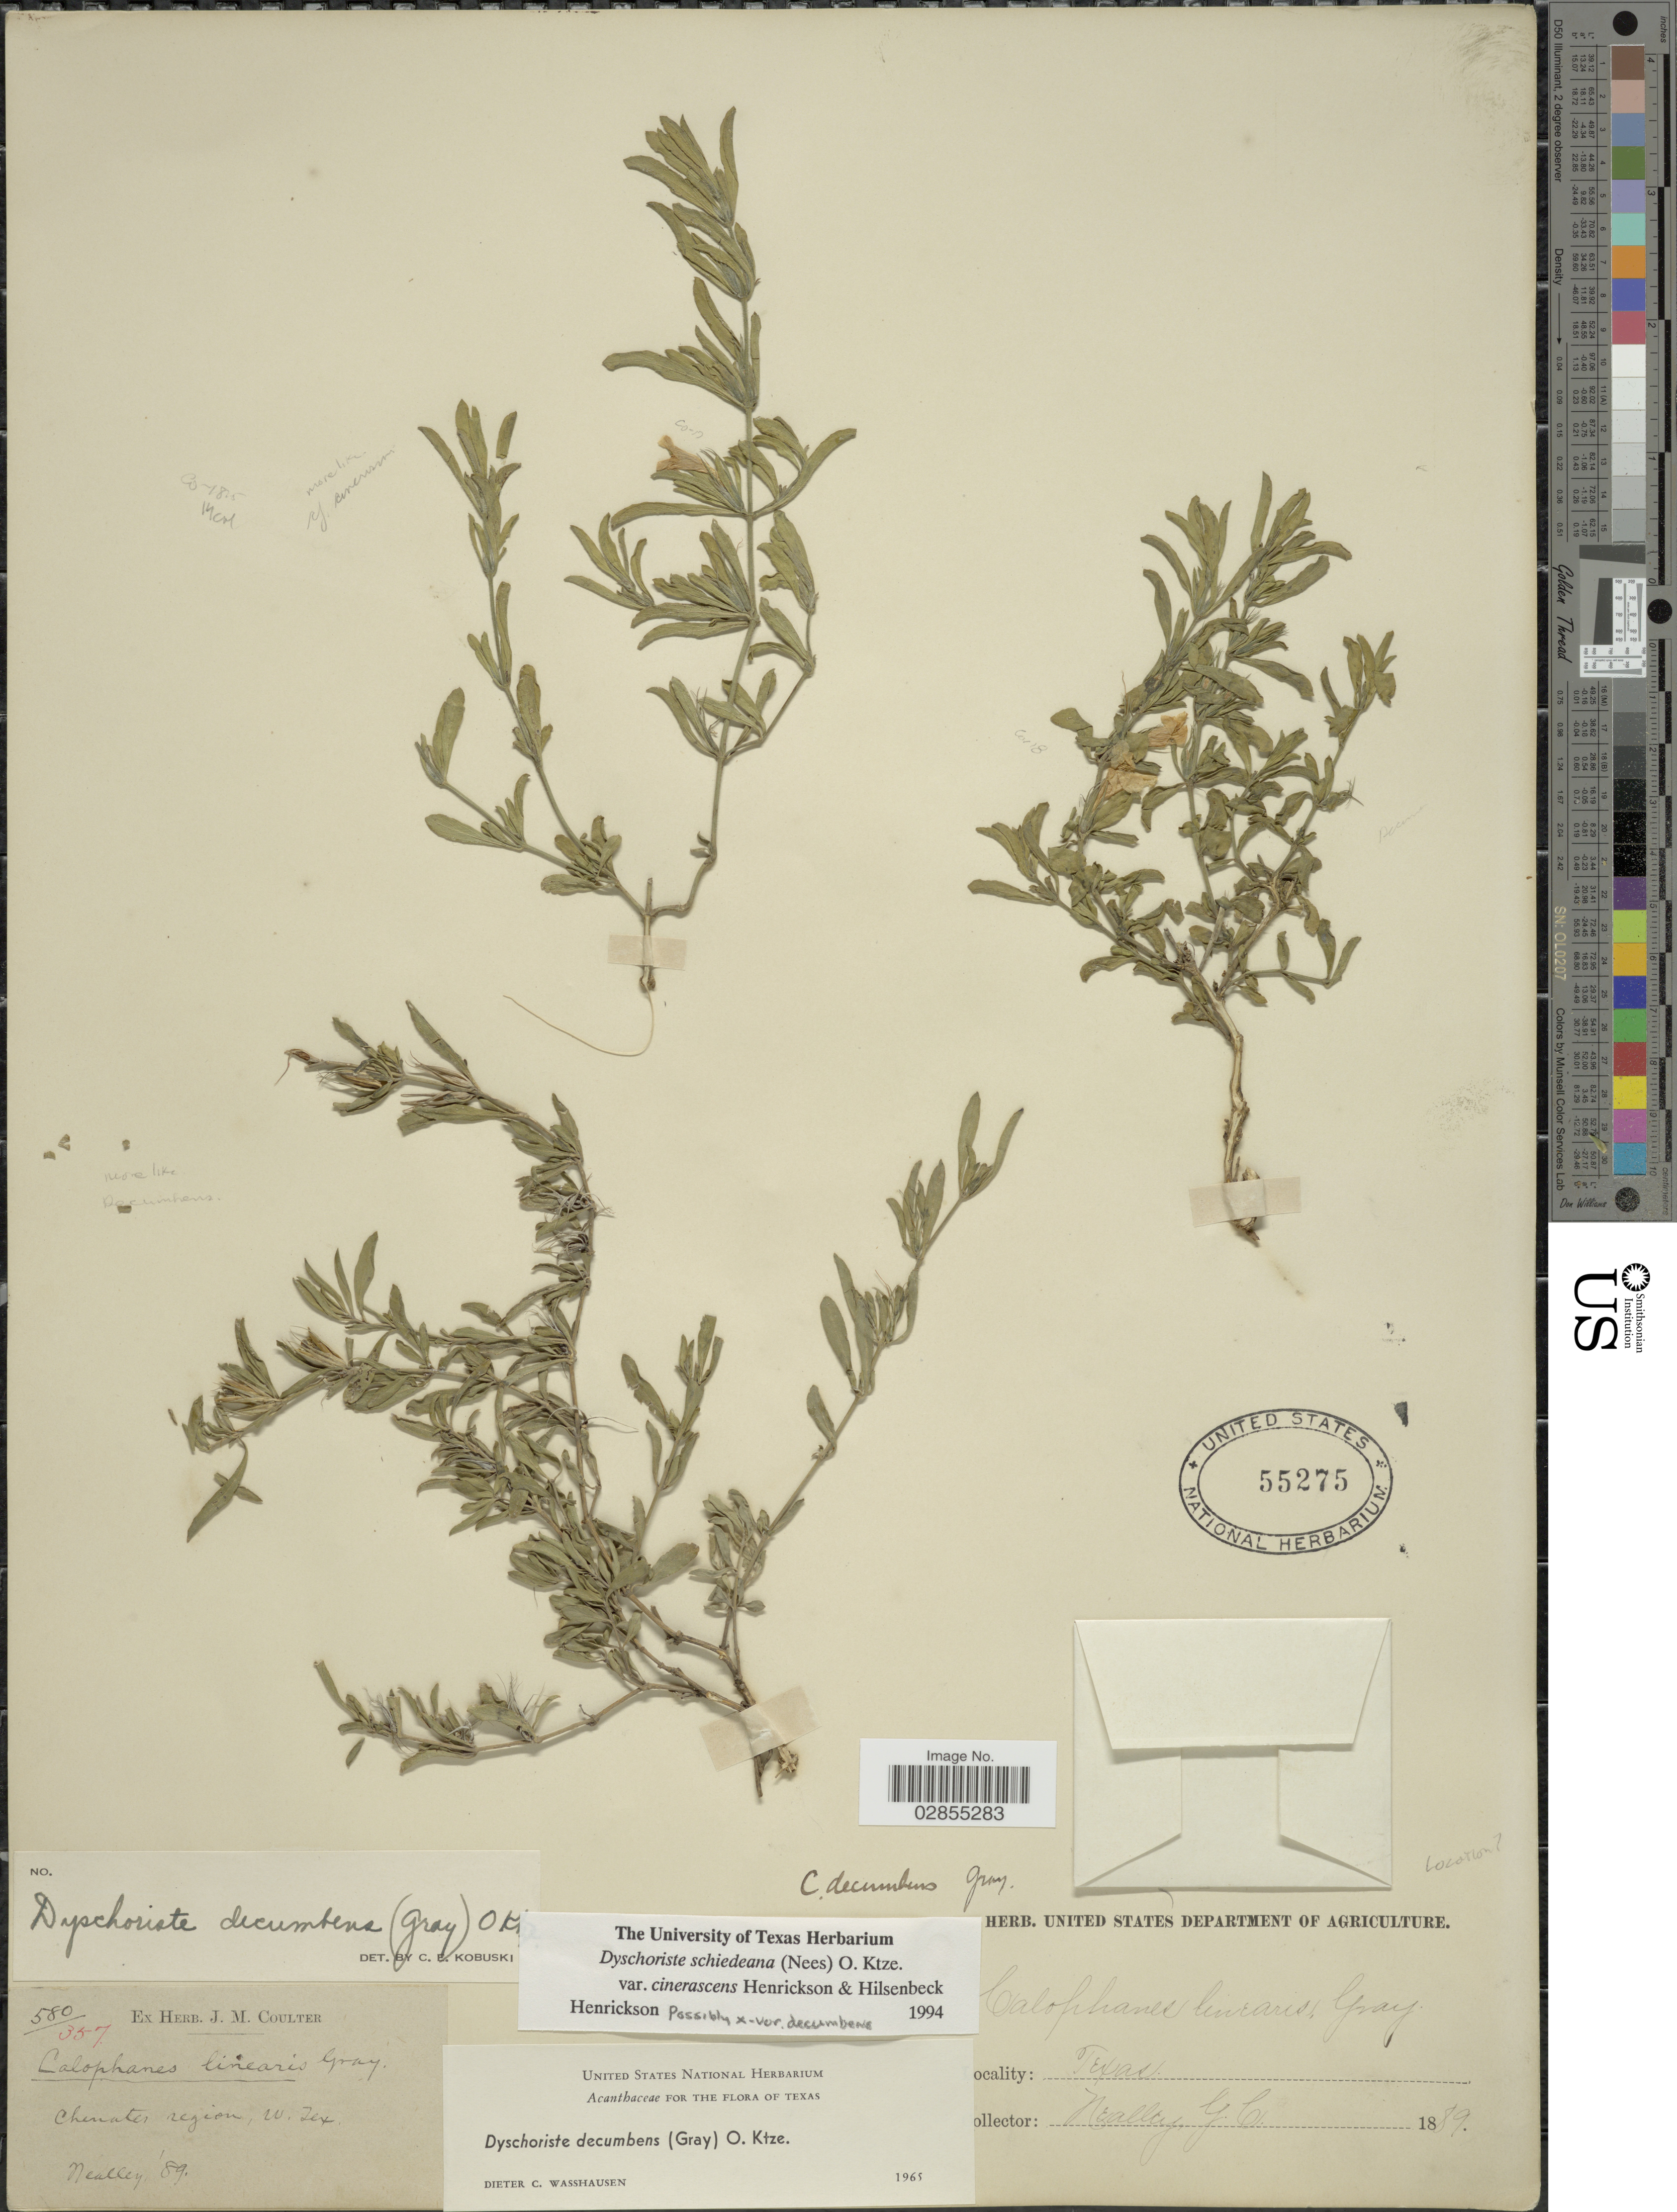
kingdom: Plantae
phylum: Tracheophyta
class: Magnoliopsida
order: Lamiales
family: Acanthaceae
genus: Dyschoriste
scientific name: Dyschoriste schiedeana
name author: (Nees) Kuntze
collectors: G. C. Nealley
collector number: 580/357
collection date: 1889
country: United States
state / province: Texas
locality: Chenates, region W. Tex.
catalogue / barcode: US 55275